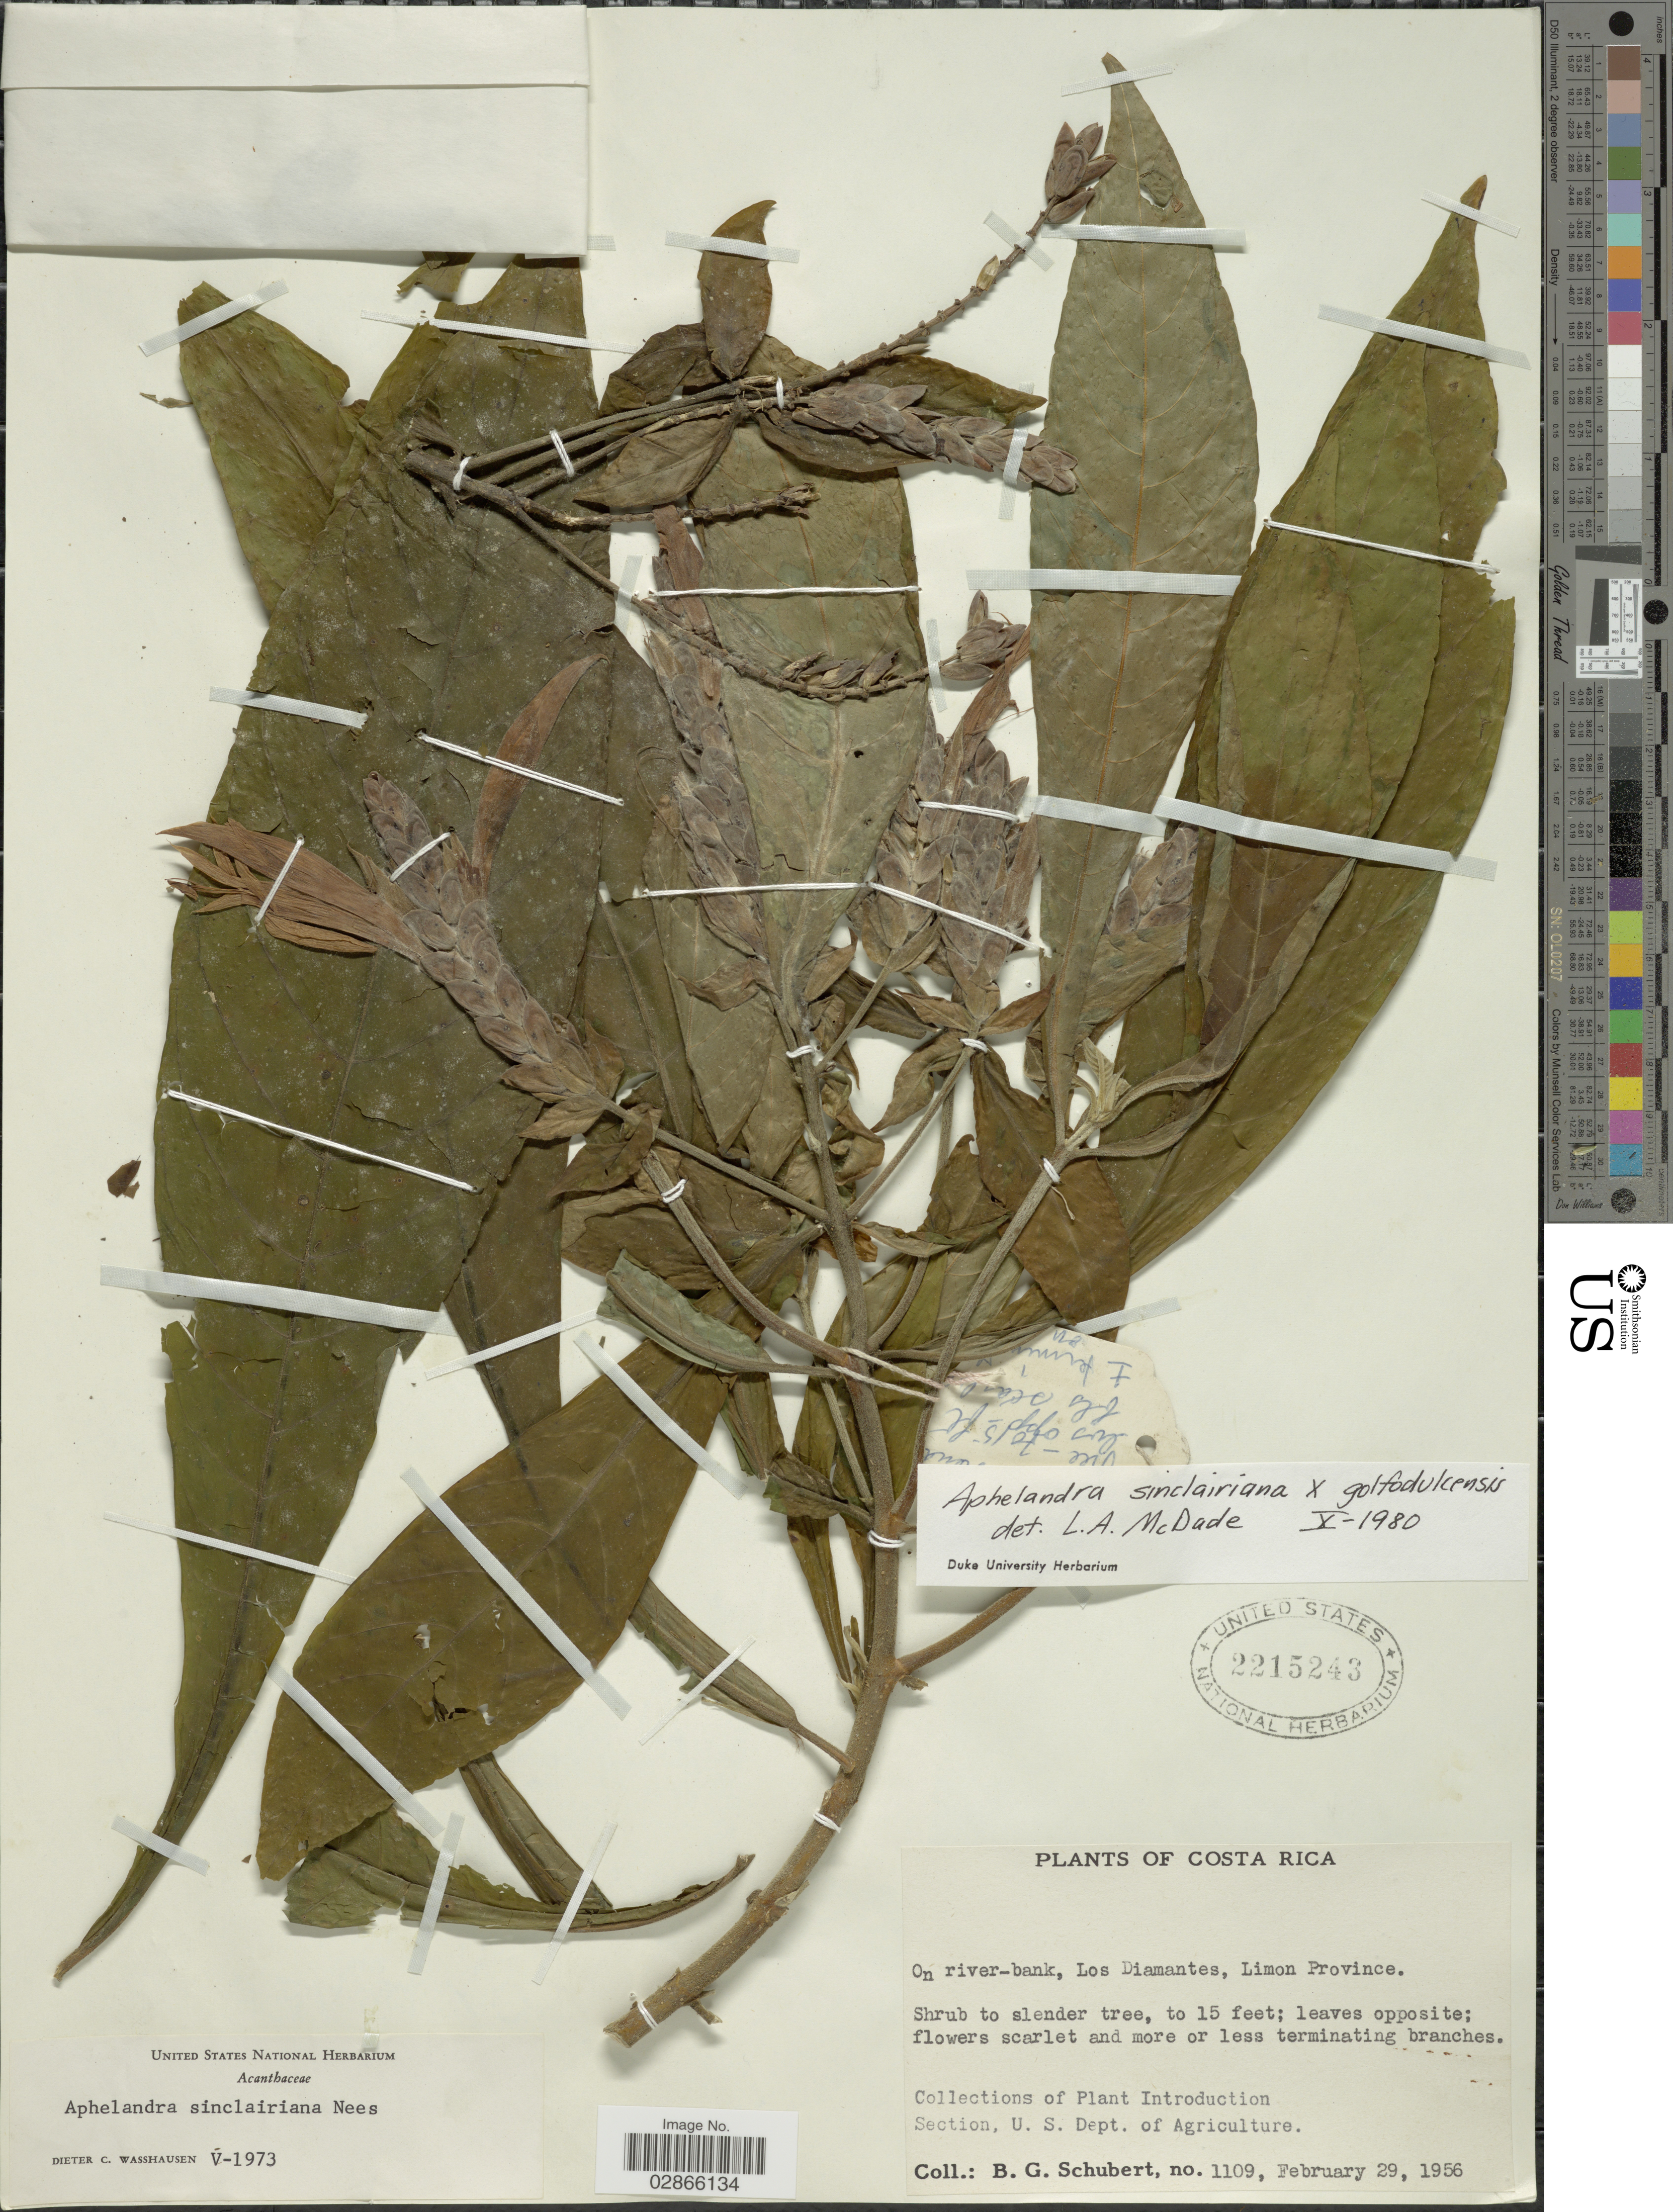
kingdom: Plantae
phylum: Tracheophyta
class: Magnoliopsida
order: Lamiales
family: Acanthaceae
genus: Aphelandra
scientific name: Aphelandra sinclairiana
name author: Nees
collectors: B. Schubert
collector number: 1109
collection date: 1956-02-29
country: Costa Rica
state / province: Limón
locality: On river-bank, Los Diamantes.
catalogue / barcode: US 2215243